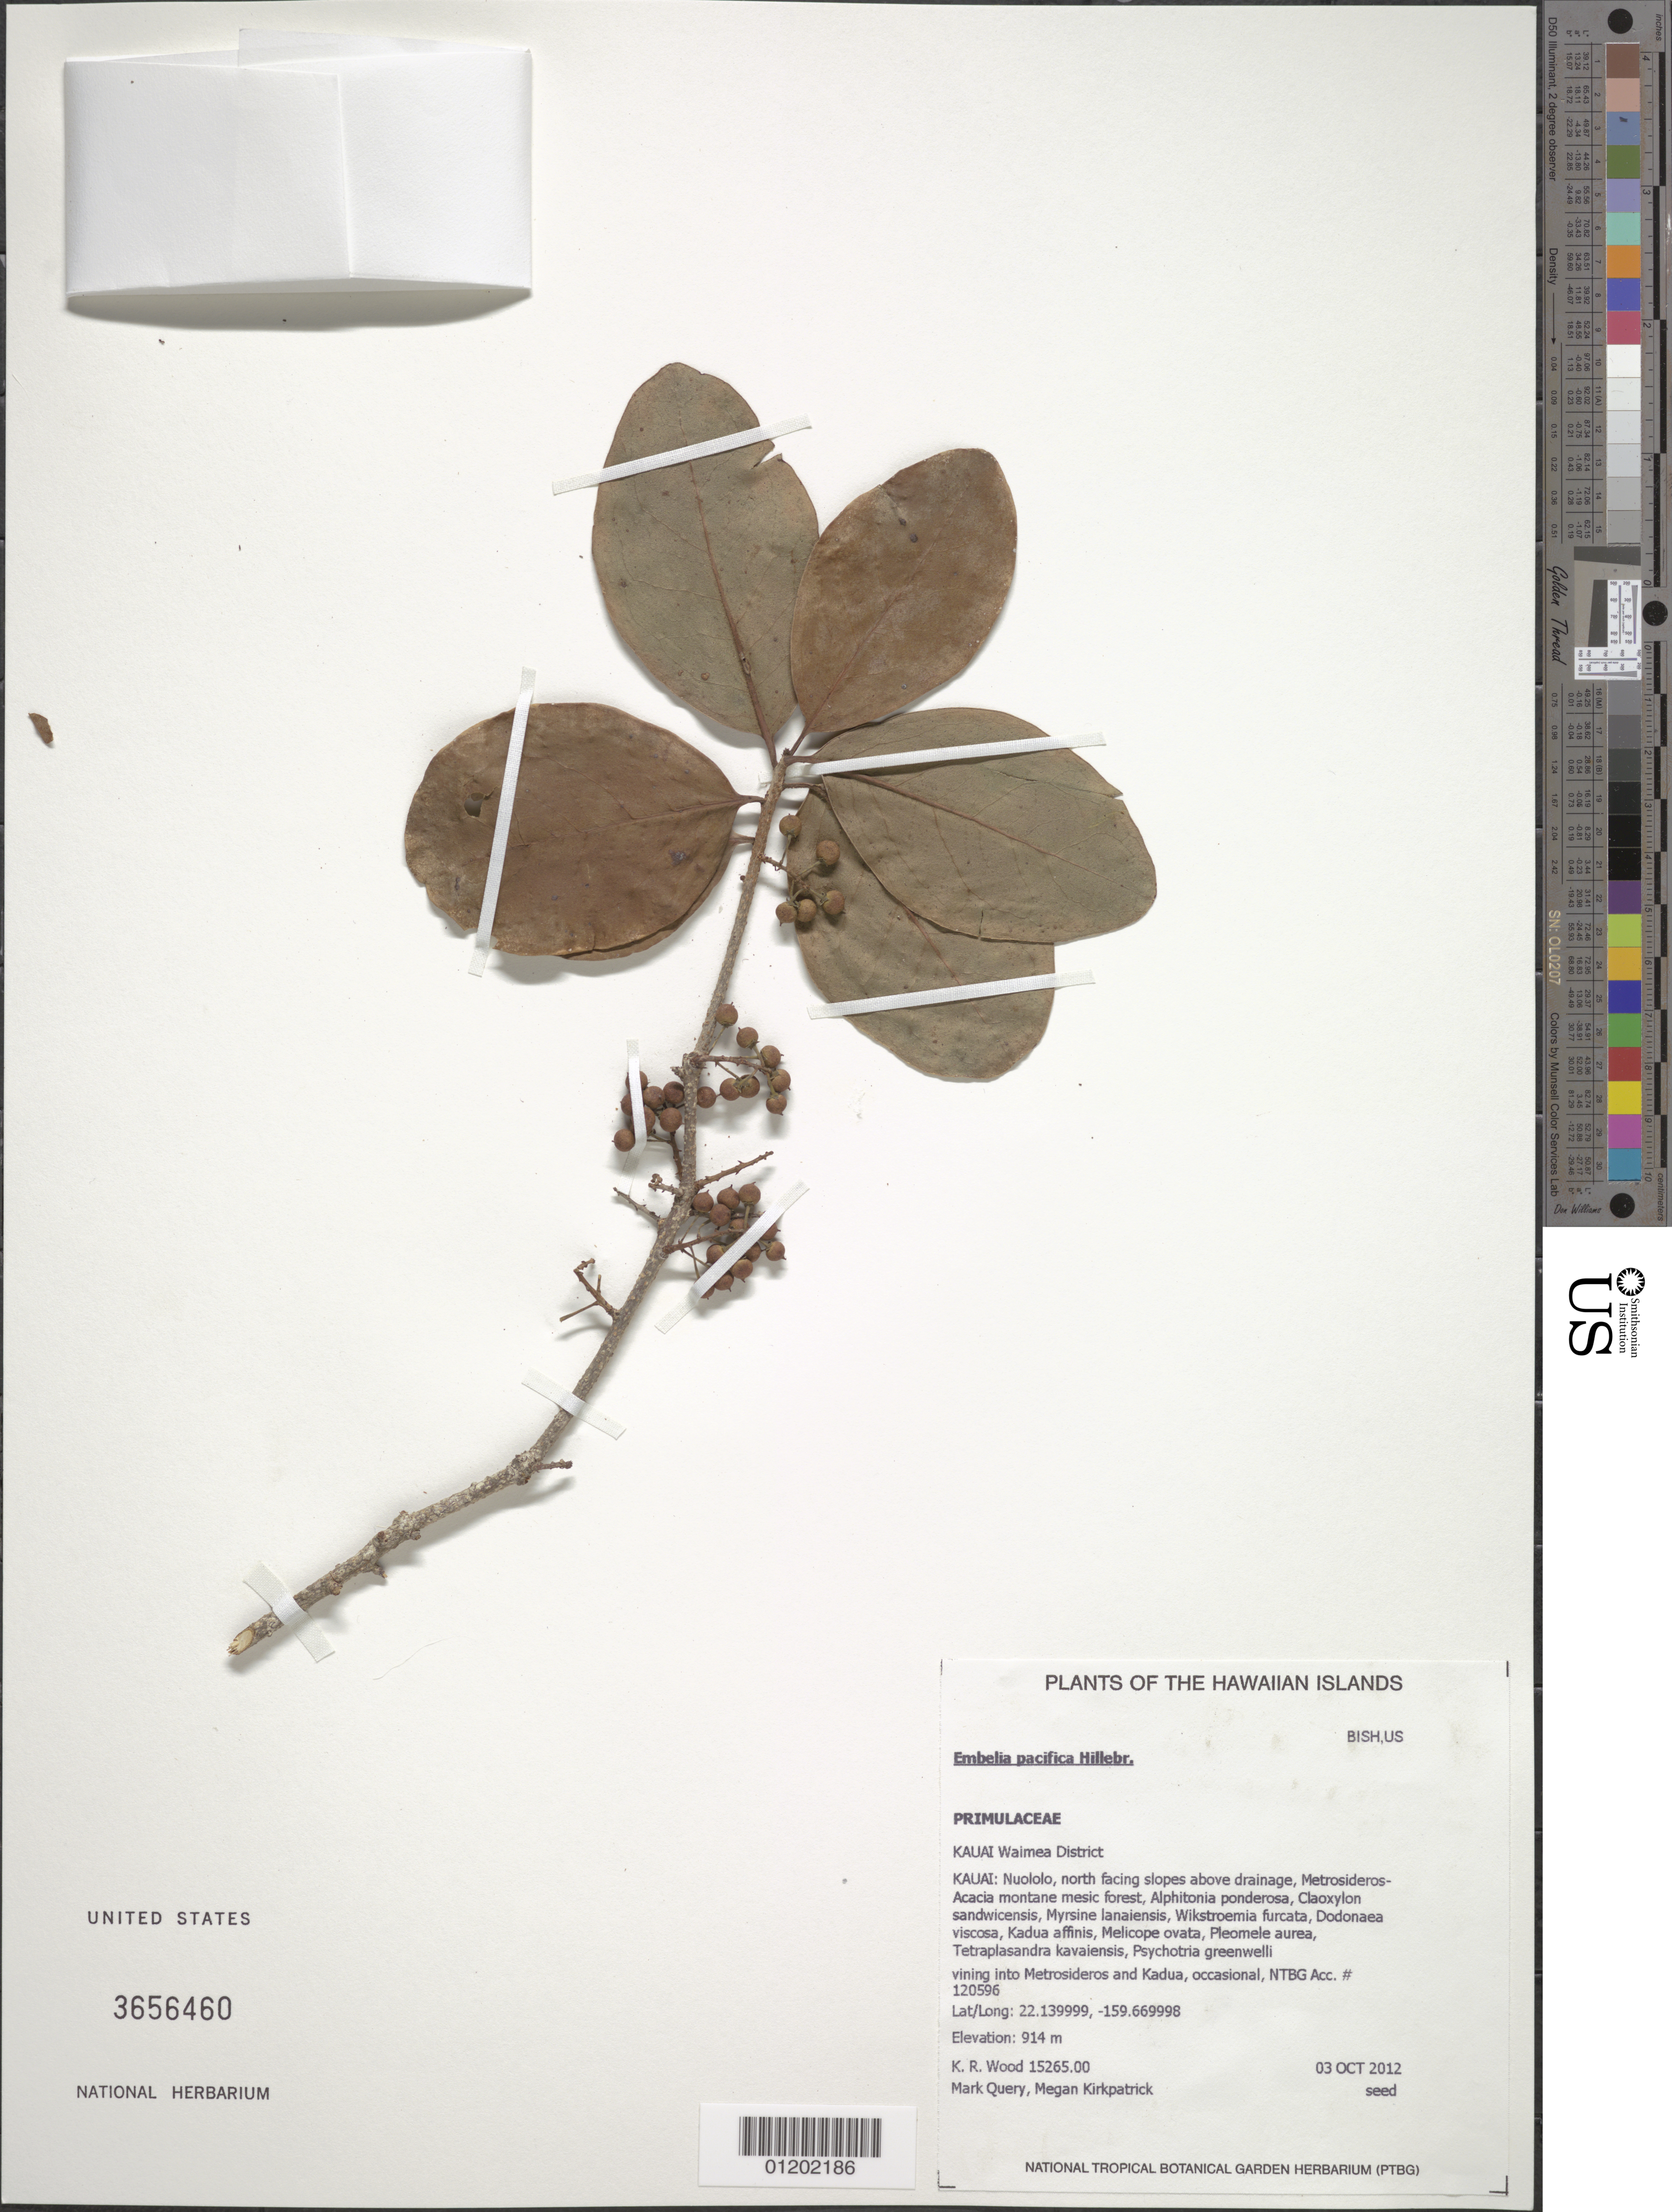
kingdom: Plantae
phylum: Tracheophyta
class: Magnoliopsida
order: Ericales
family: Primulaceae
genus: Embelia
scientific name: Embelia pacifica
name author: Hillebr.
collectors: K. R. Wood, M. Query & M. Kirkpatrick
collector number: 15265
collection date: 2012-10-03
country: United States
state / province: Hawaii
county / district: Kauai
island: Kaua'i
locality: Waimea District, Nuololo, north facing slopes above drainage.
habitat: Montane mesic forest.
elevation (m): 914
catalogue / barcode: US 3656460